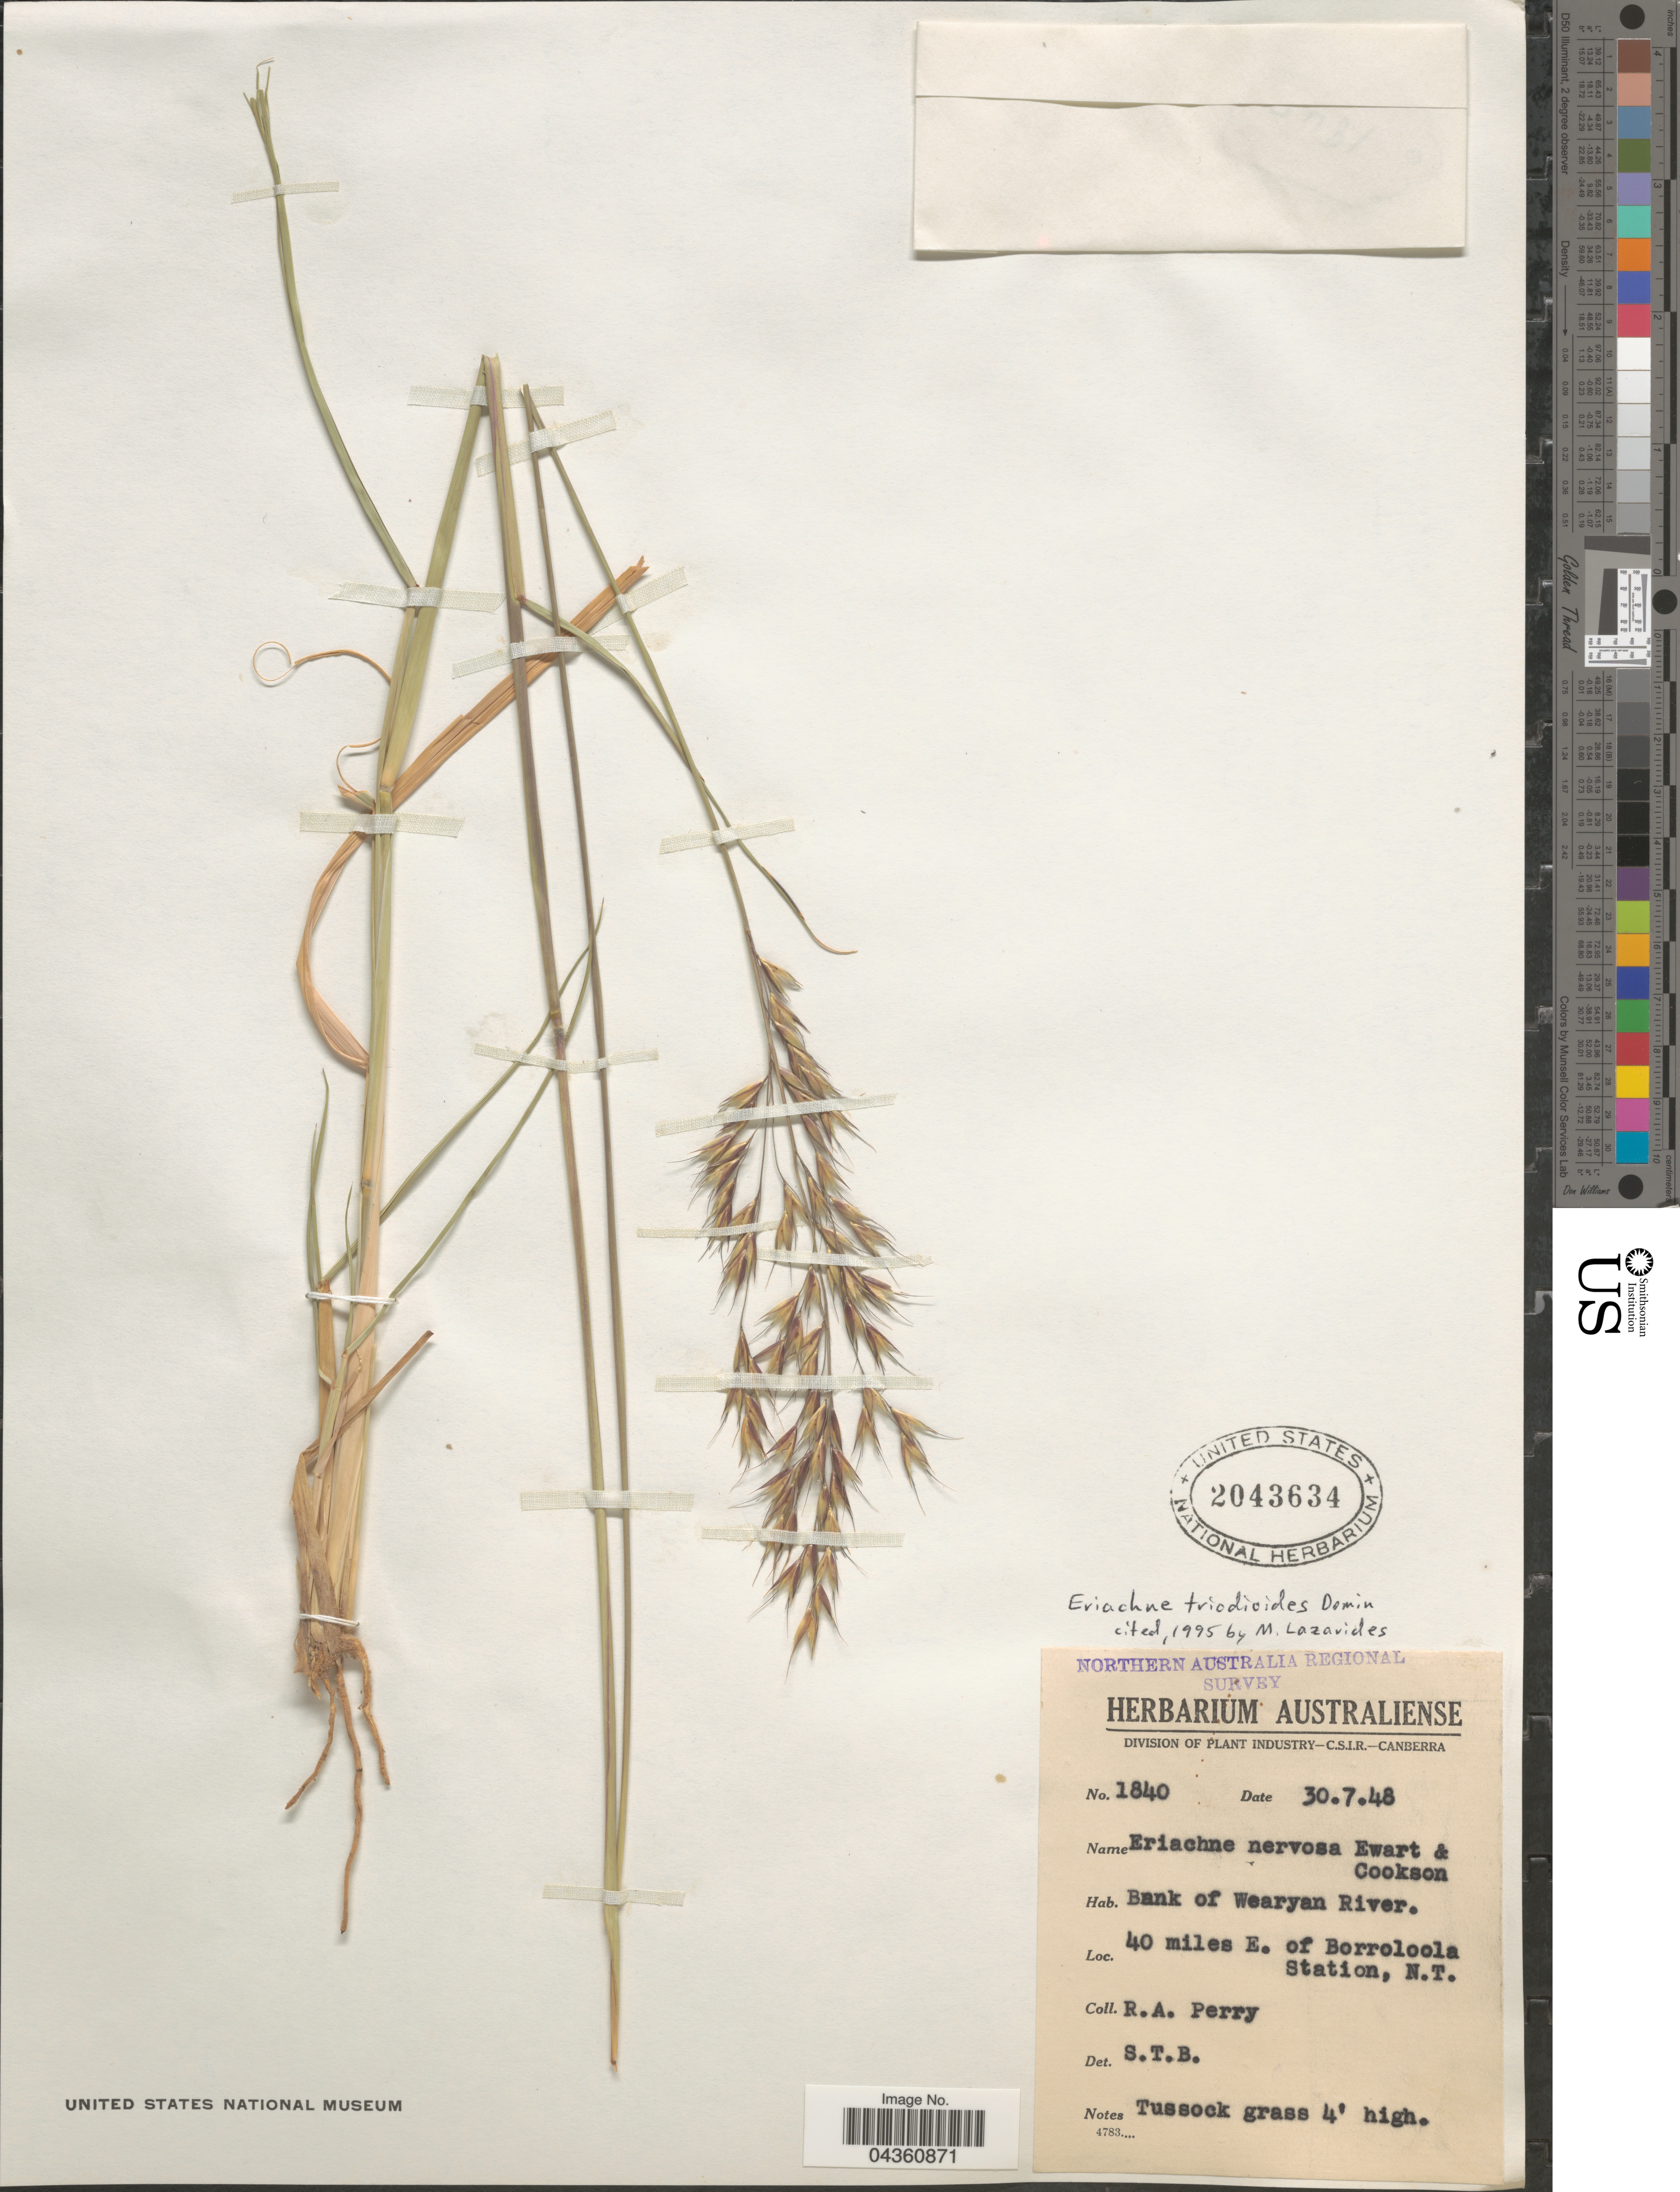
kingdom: Plantae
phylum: Tracheophyta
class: Liliopsida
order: Poales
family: Poaceae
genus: Eriachne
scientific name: Eriachne triodioides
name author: Domin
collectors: Perry, R. A.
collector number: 1840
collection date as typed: Transcribed d/m/y: 30/7/48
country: Australia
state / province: Northern Territory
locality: Northern Australia Regional Survey. Bank of Wearyan River. 40 miles E. of Borroloola Station.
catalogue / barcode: US 2043634